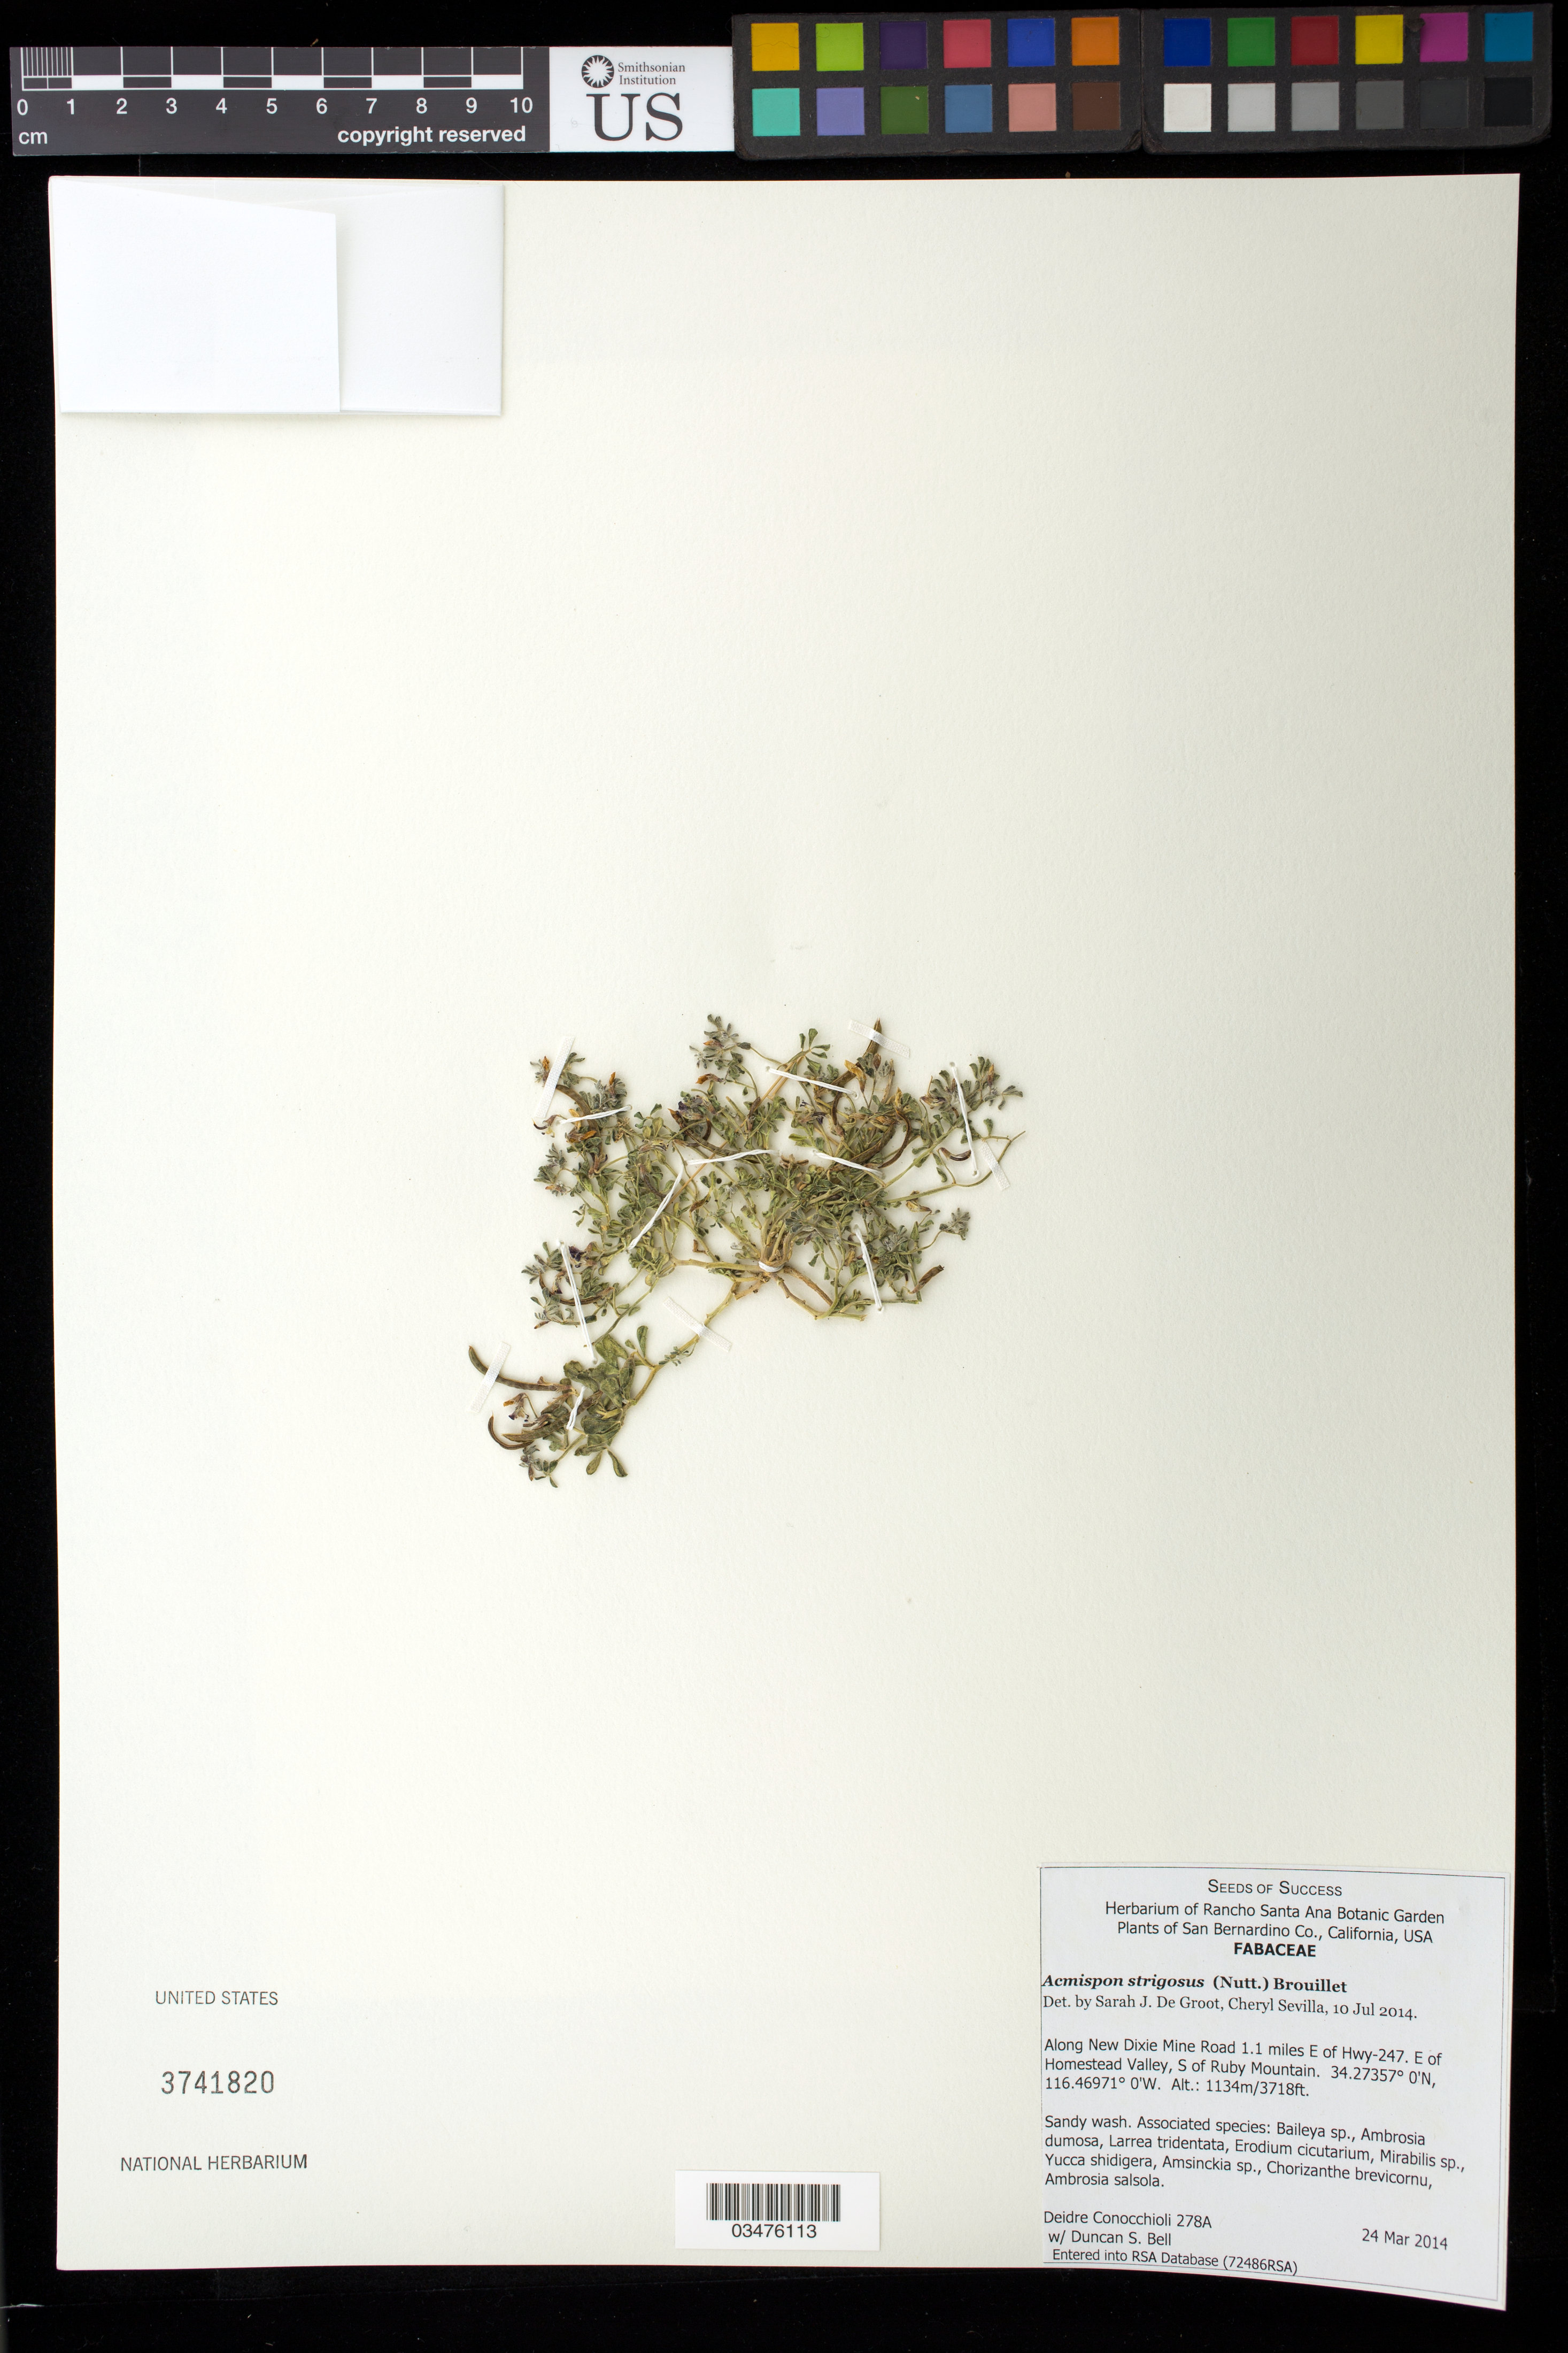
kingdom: Plantae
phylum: Tracheophyta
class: Magnoliopsida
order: Fabales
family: Fabaceae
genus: Acmispon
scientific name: Acmispon strigosus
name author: (Nutt.) Brouillet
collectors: D. Conocchioli & D. S. Bell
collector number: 278A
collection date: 2014-03-24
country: United States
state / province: California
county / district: San Bernardino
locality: Along New Dixie Mine Road 1.1 mi. E of Hwy 247. E of Homestead Valley, S of Ruby Mt.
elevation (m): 1133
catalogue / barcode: US 3741820